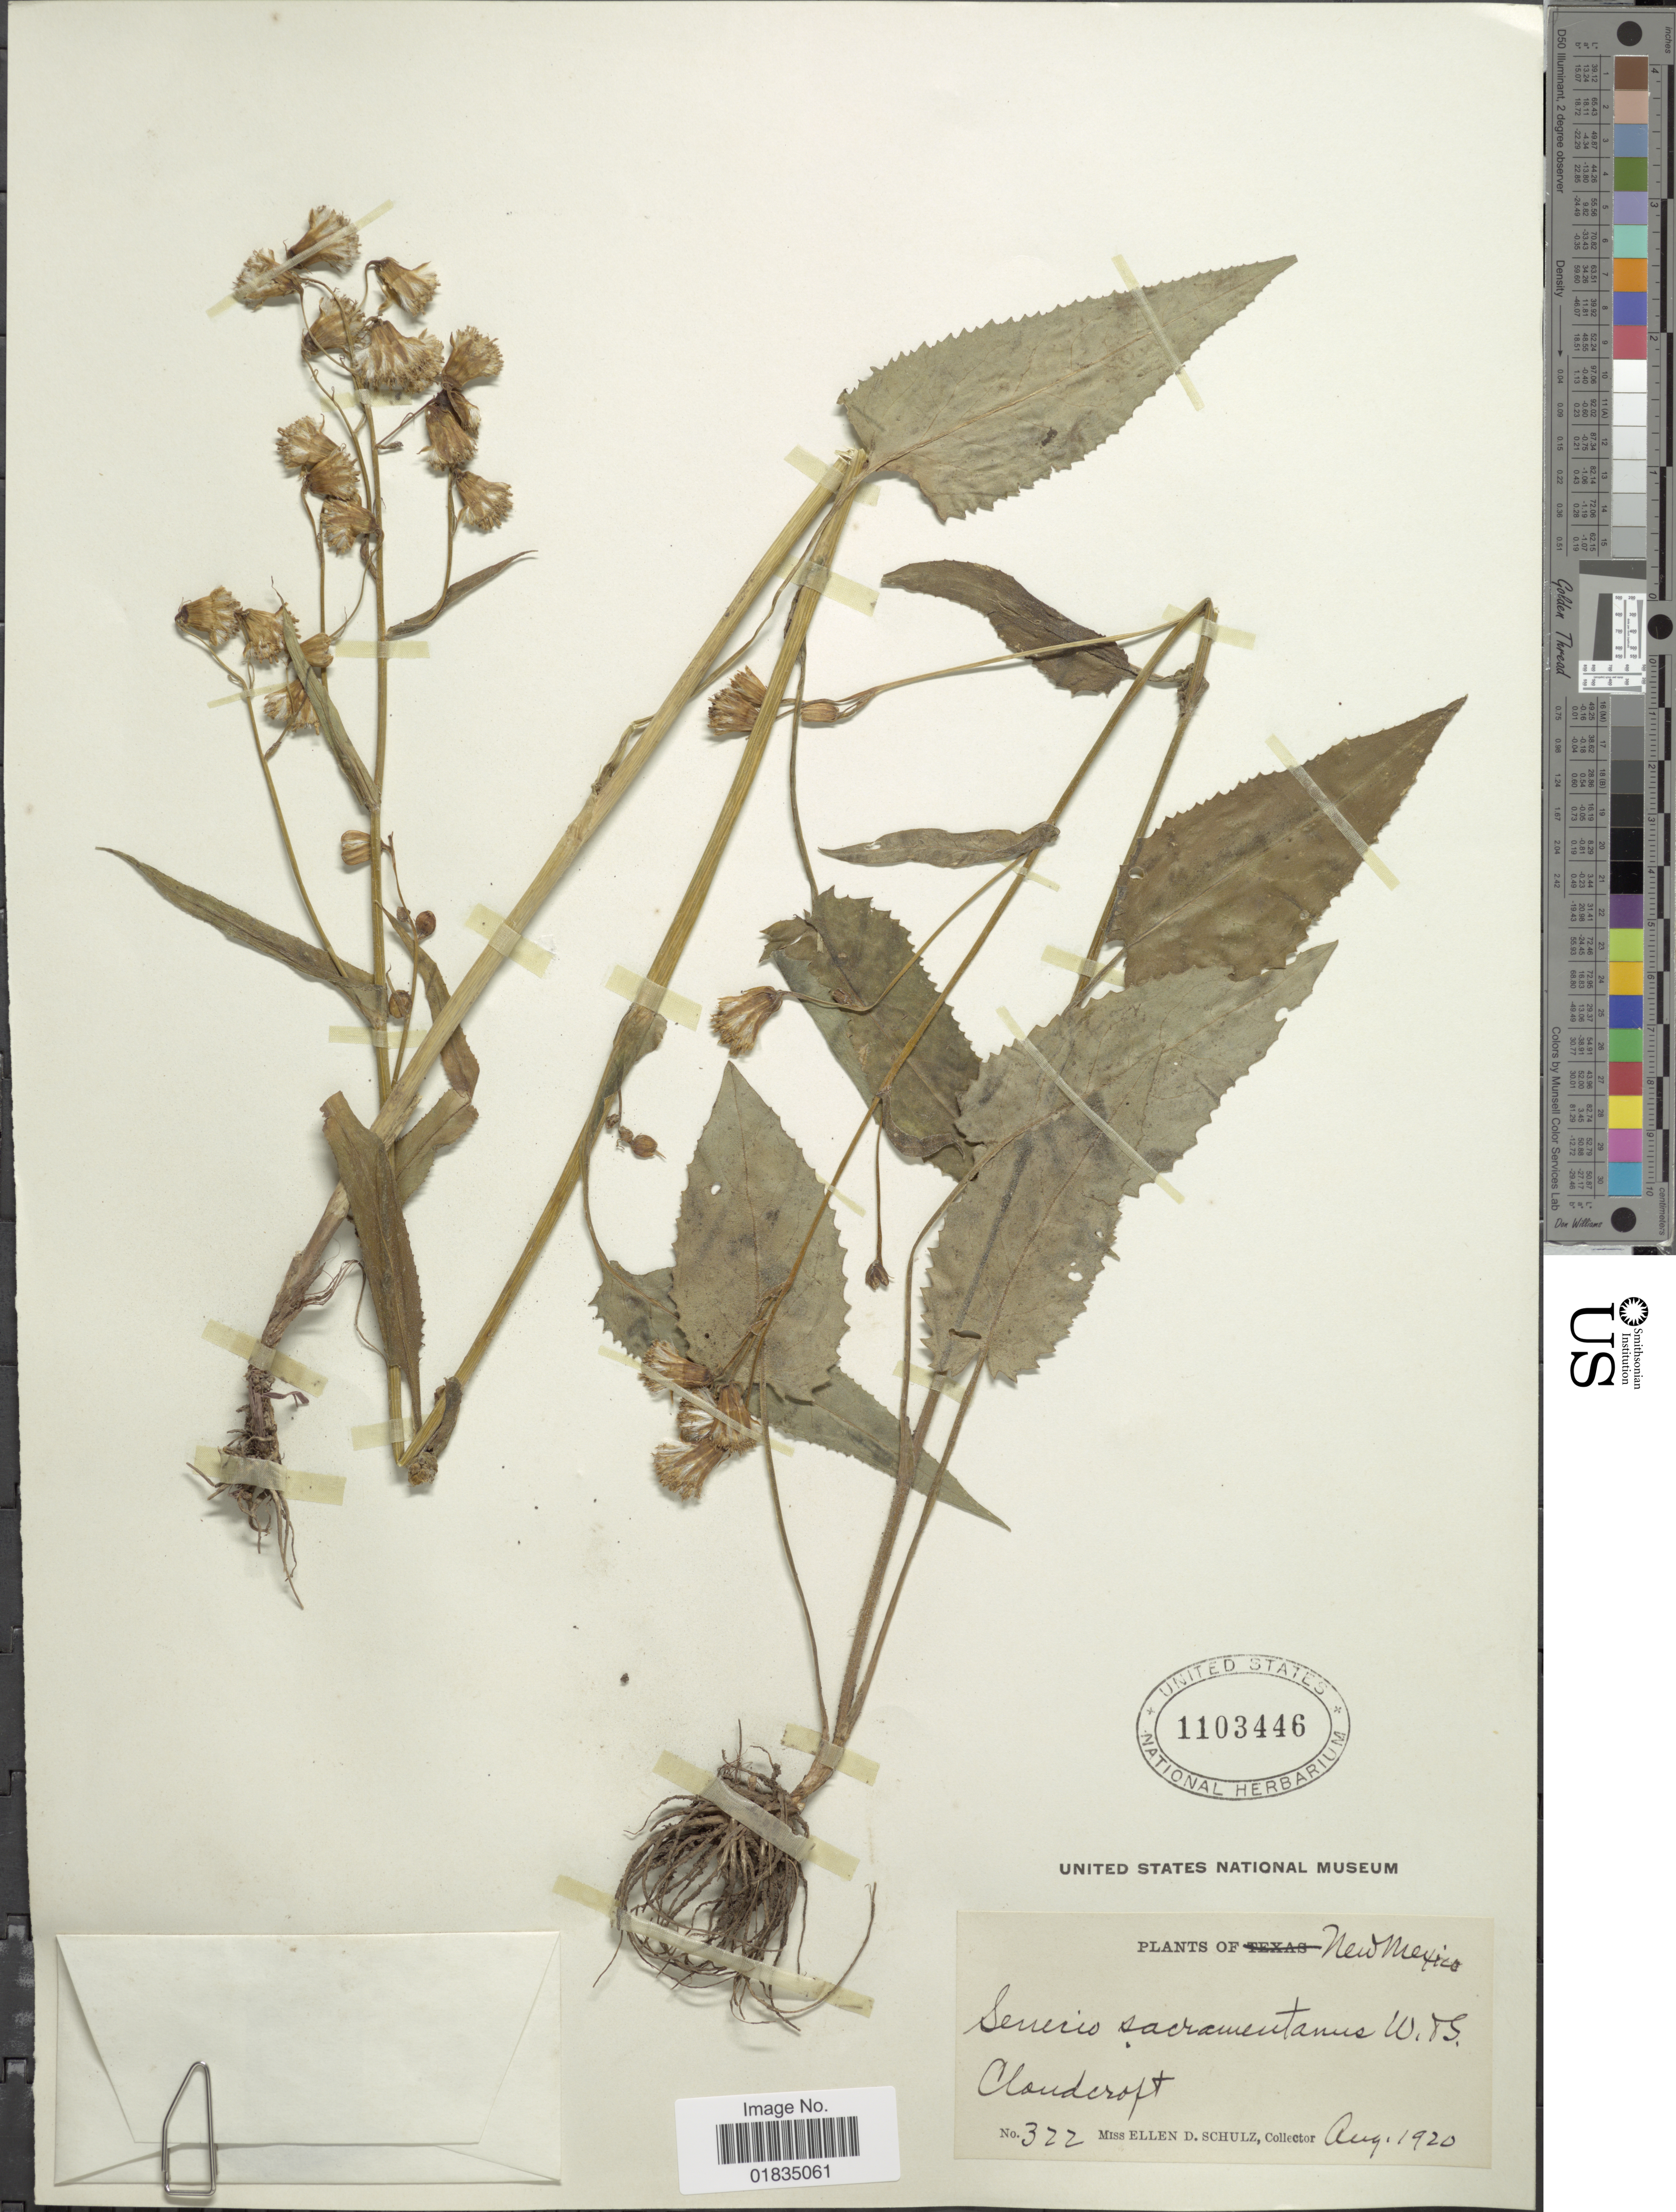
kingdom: Plantae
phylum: Tracheophyta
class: Magnoliopsida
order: Asterales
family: Asteraceae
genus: Senecio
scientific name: Senecio sacramentanus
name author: Wooton & Standl.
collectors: E. D. Schulz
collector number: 322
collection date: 1920-08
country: United States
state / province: New Mexico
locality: Cloudcroft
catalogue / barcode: US 1103446